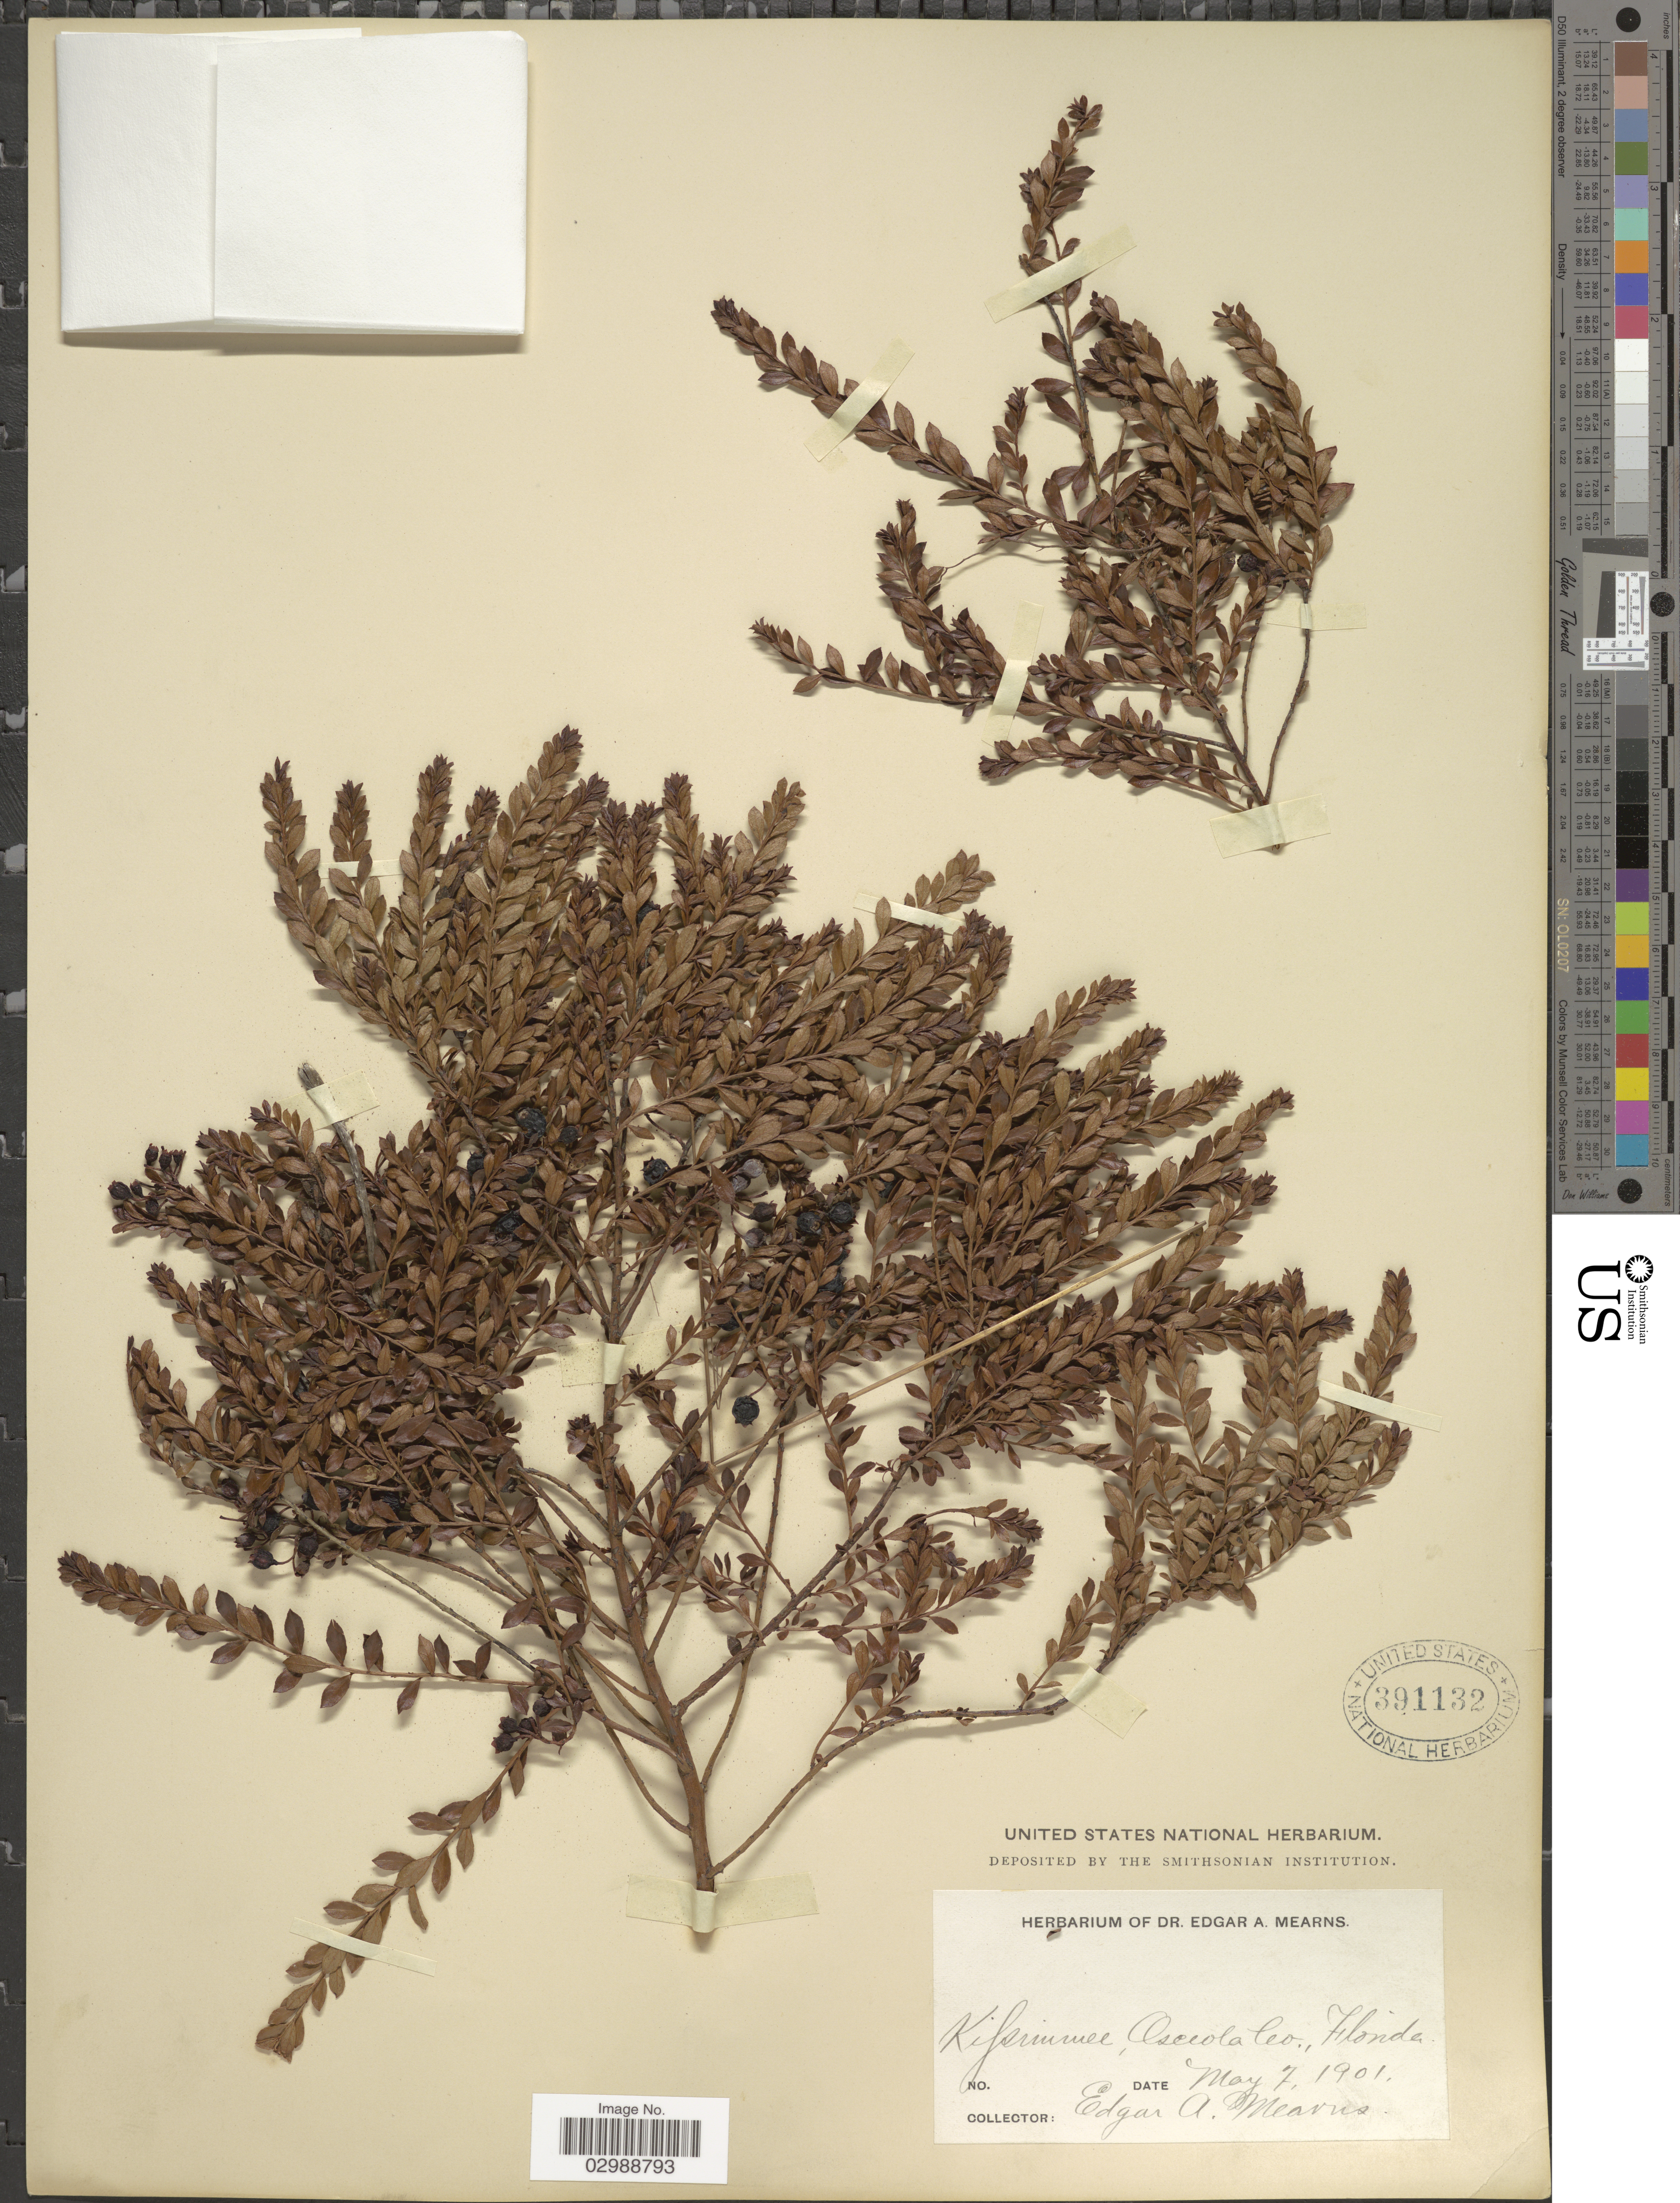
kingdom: Plantae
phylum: Tracheophyta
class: Magnoliopsida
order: Ericales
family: Ericaceae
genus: Vaccinium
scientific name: Vaccinium nitidum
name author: Andrews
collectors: E. A. Mearns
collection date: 1901-05-07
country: United States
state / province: Florida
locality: Kissimmee, Osceola Co.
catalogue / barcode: US 391132